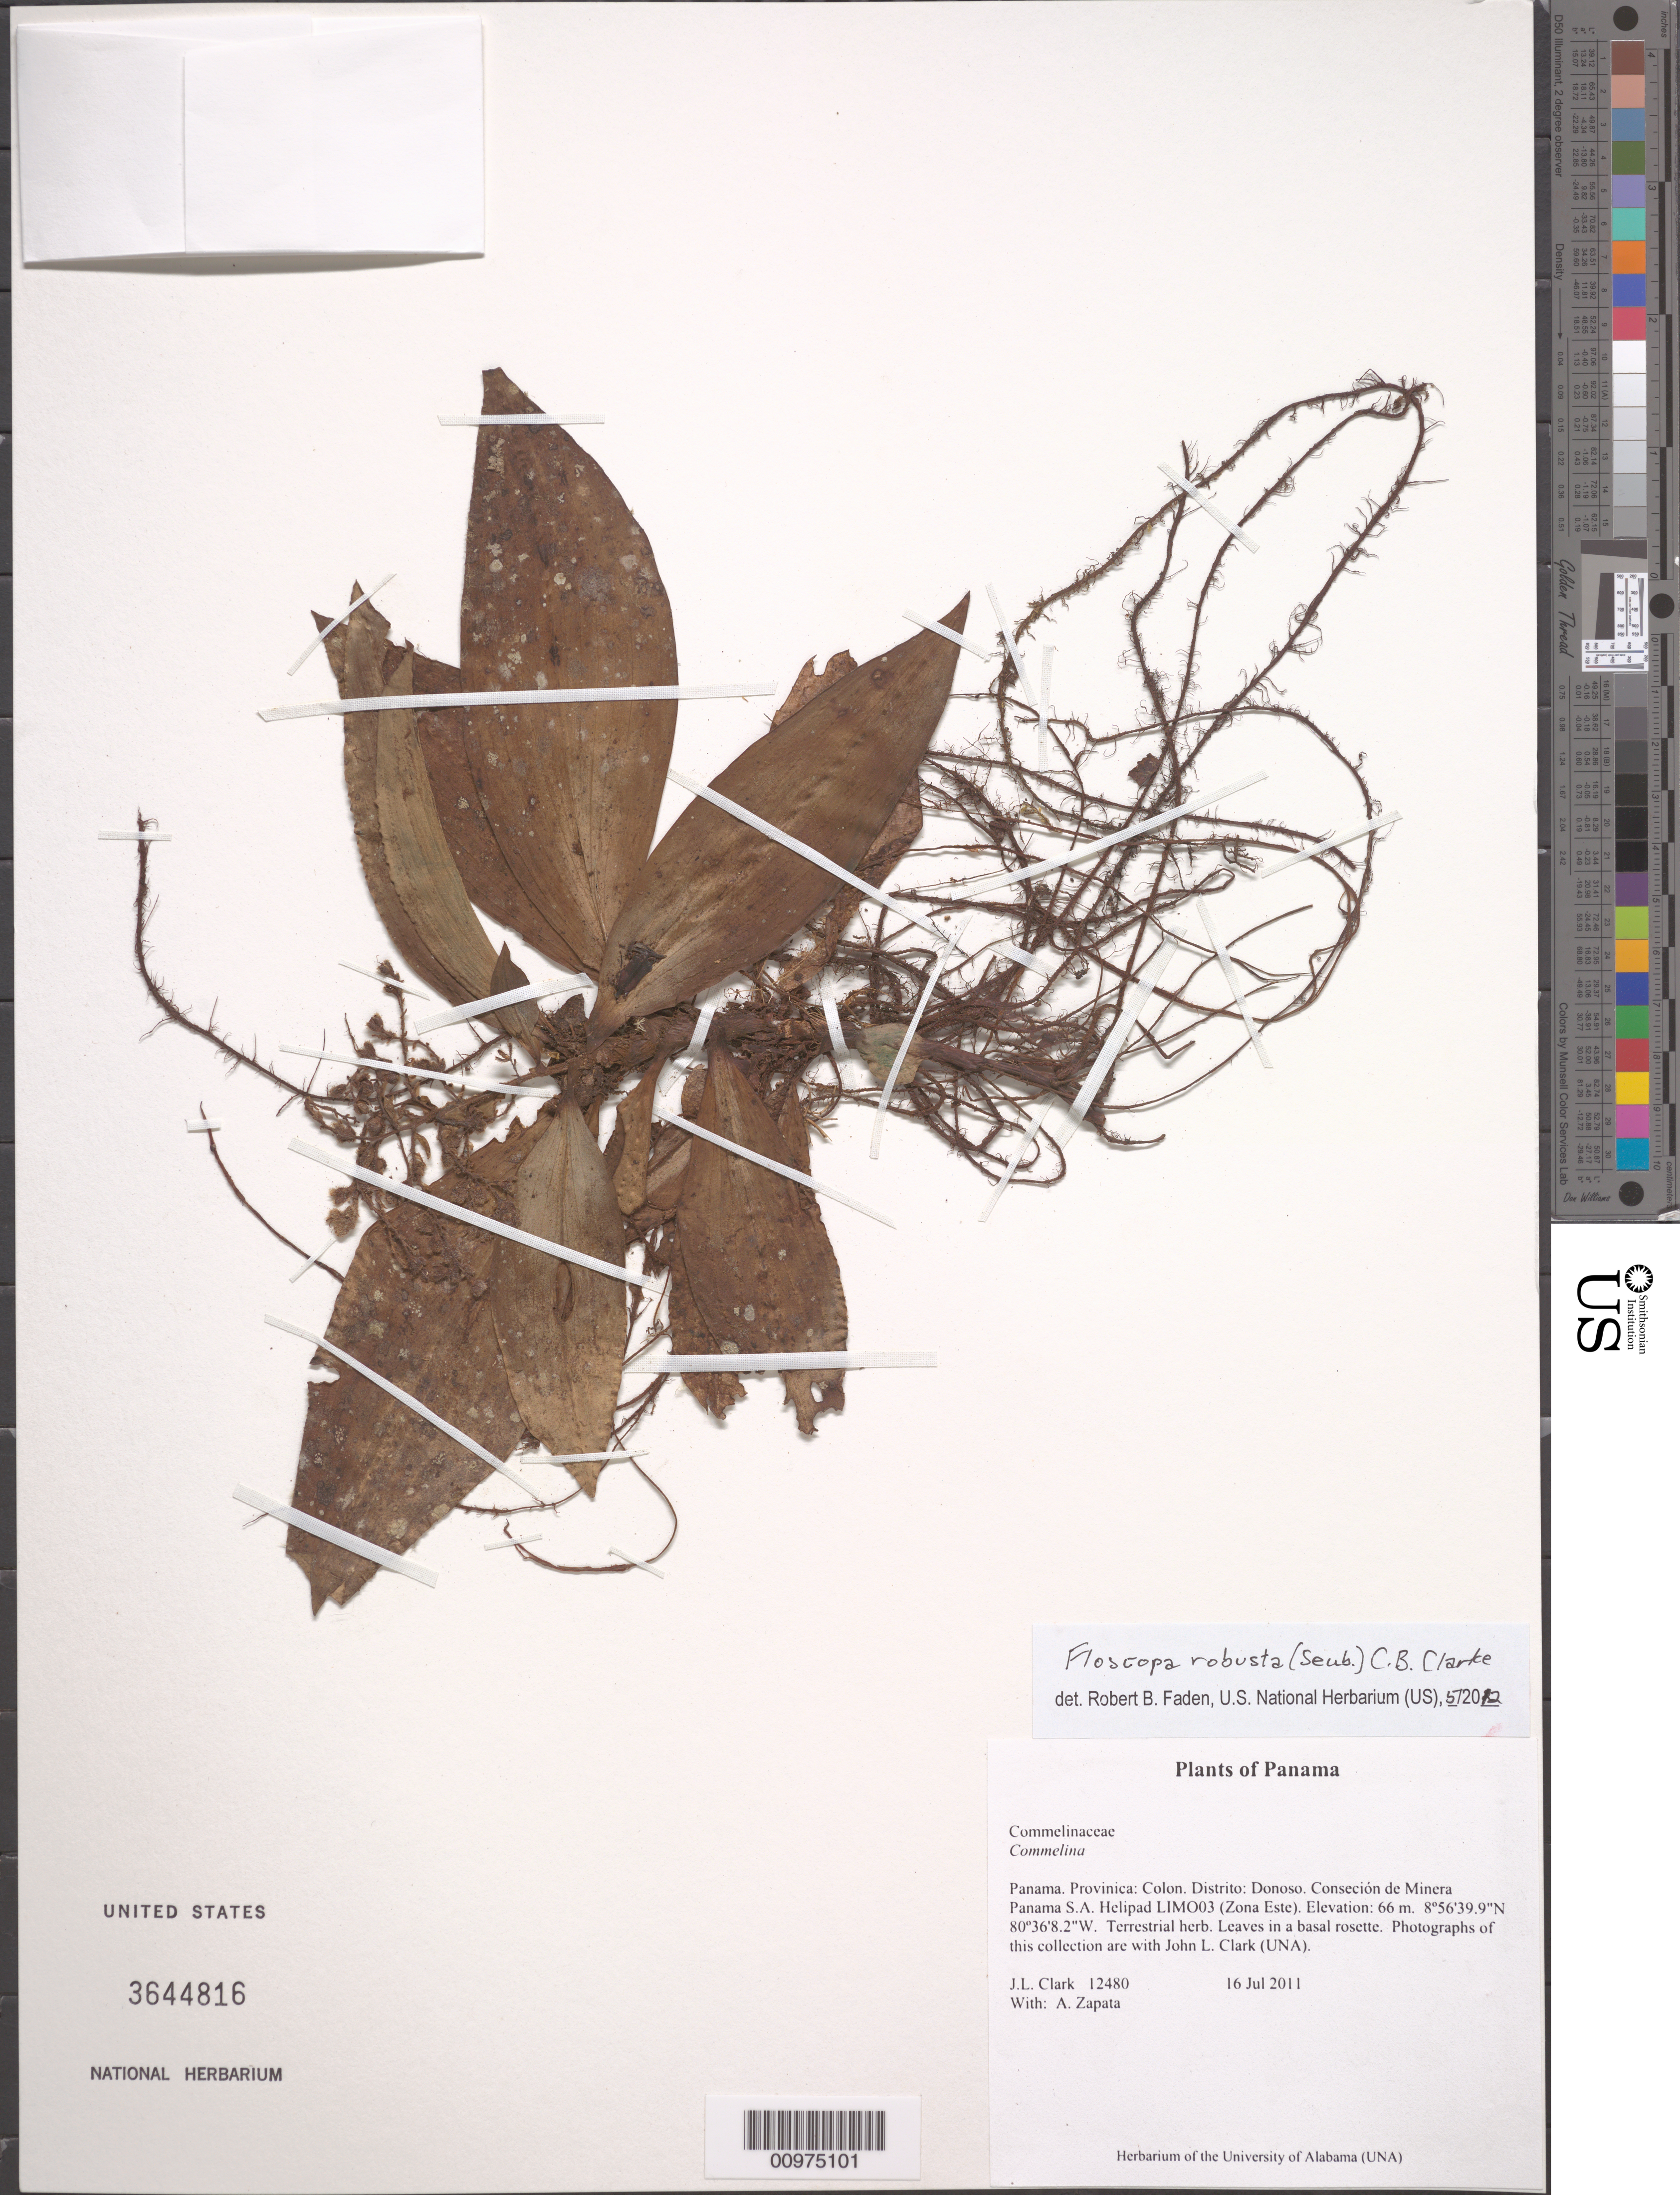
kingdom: Plantae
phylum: Tracheophyta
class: Liliopsida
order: Commelinales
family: Commelinaceae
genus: Floscopa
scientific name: Floscopa robusta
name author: (Seub.) C.B. Clarke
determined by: Faden, Robert B., (US), Smithsonian Institution - National Museum of Natural History (UNITED STATES)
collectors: J. L. Clark & A. Zapata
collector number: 12480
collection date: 2011-07-16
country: Panama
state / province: Colón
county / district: Donoso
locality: Conseción de Minera Panama S.A. Helipad LIMO03 (Zona Este).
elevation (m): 66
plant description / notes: Photographs of this collection are with John L. Clark (UNA).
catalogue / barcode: US 3644816